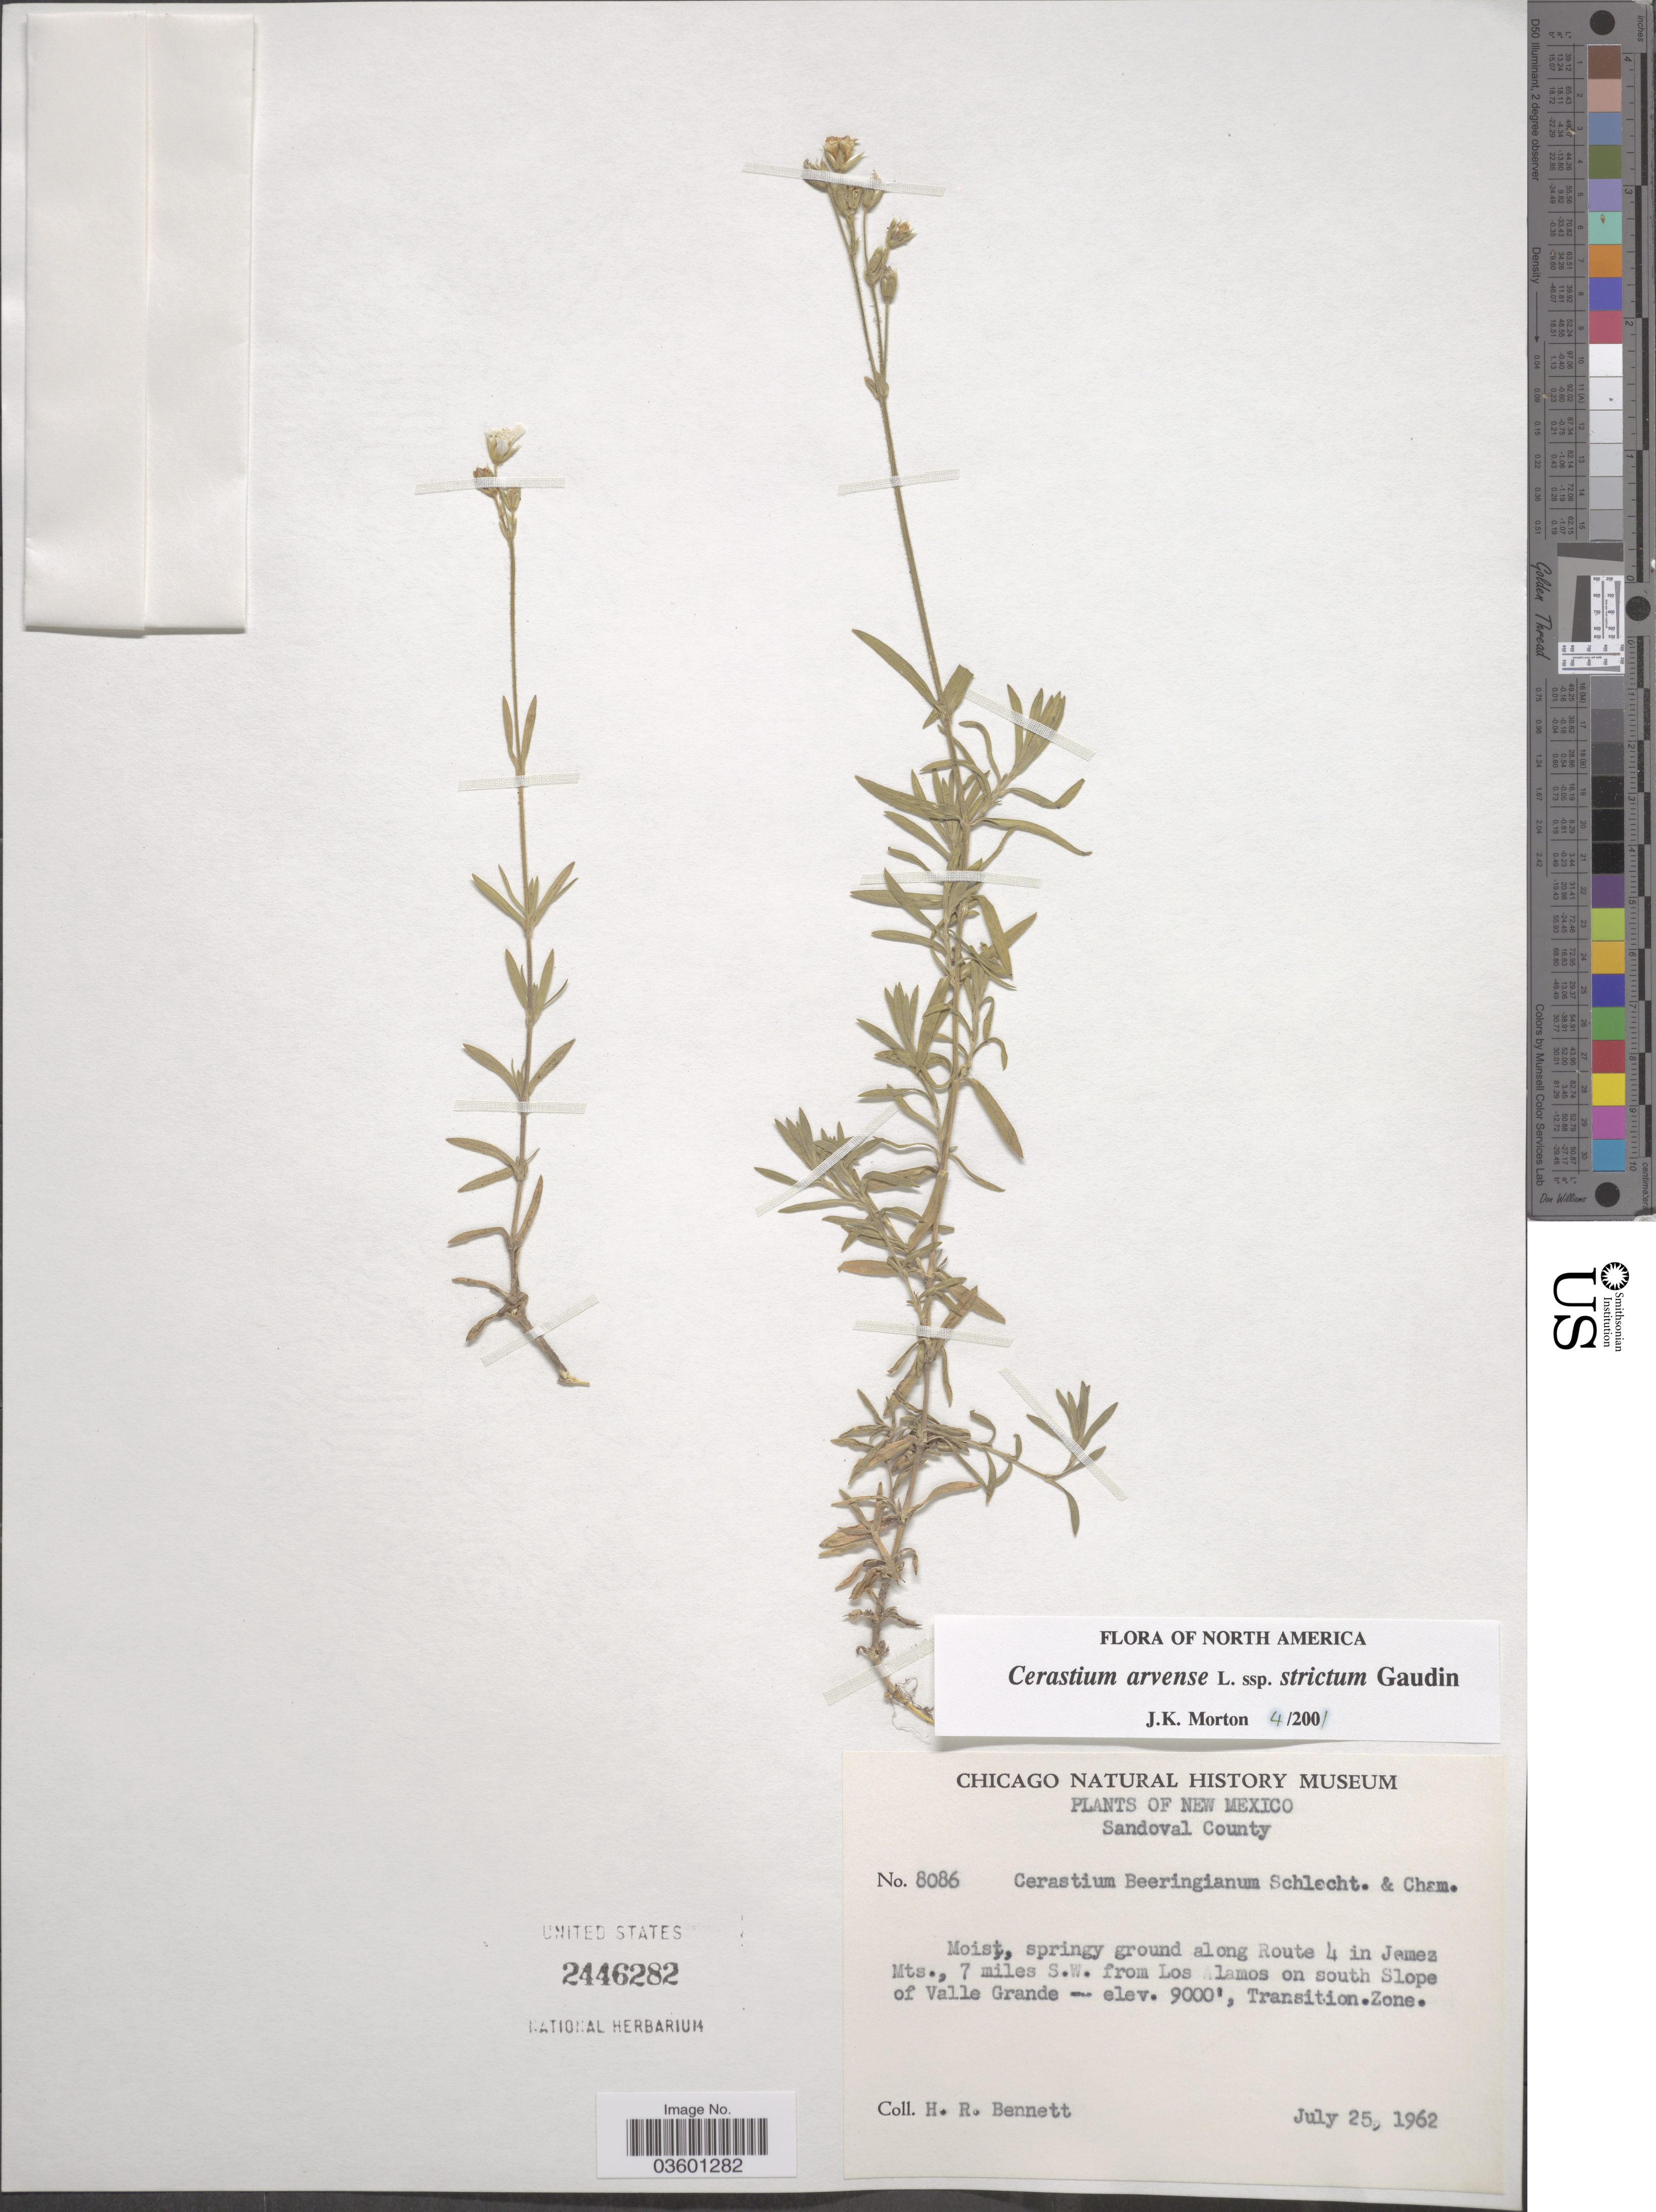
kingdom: Plantae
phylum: Tracheophyta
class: Magnoliopsida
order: Caryophyllales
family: Caryophyllaceae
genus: Cerastium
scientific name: Cerastium arvense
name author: L.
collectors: H. R. Bennett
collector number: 8086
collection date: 1962-07-25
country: United States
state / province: New Mexico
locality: Sandoval County. Moist, springy ground along Route 4 in Jemez Mts., 7 miles S.W. from Los Alamos on south Slope of Valle Grande. Transition.Zone.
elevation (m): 2743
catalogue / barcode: US 2446282